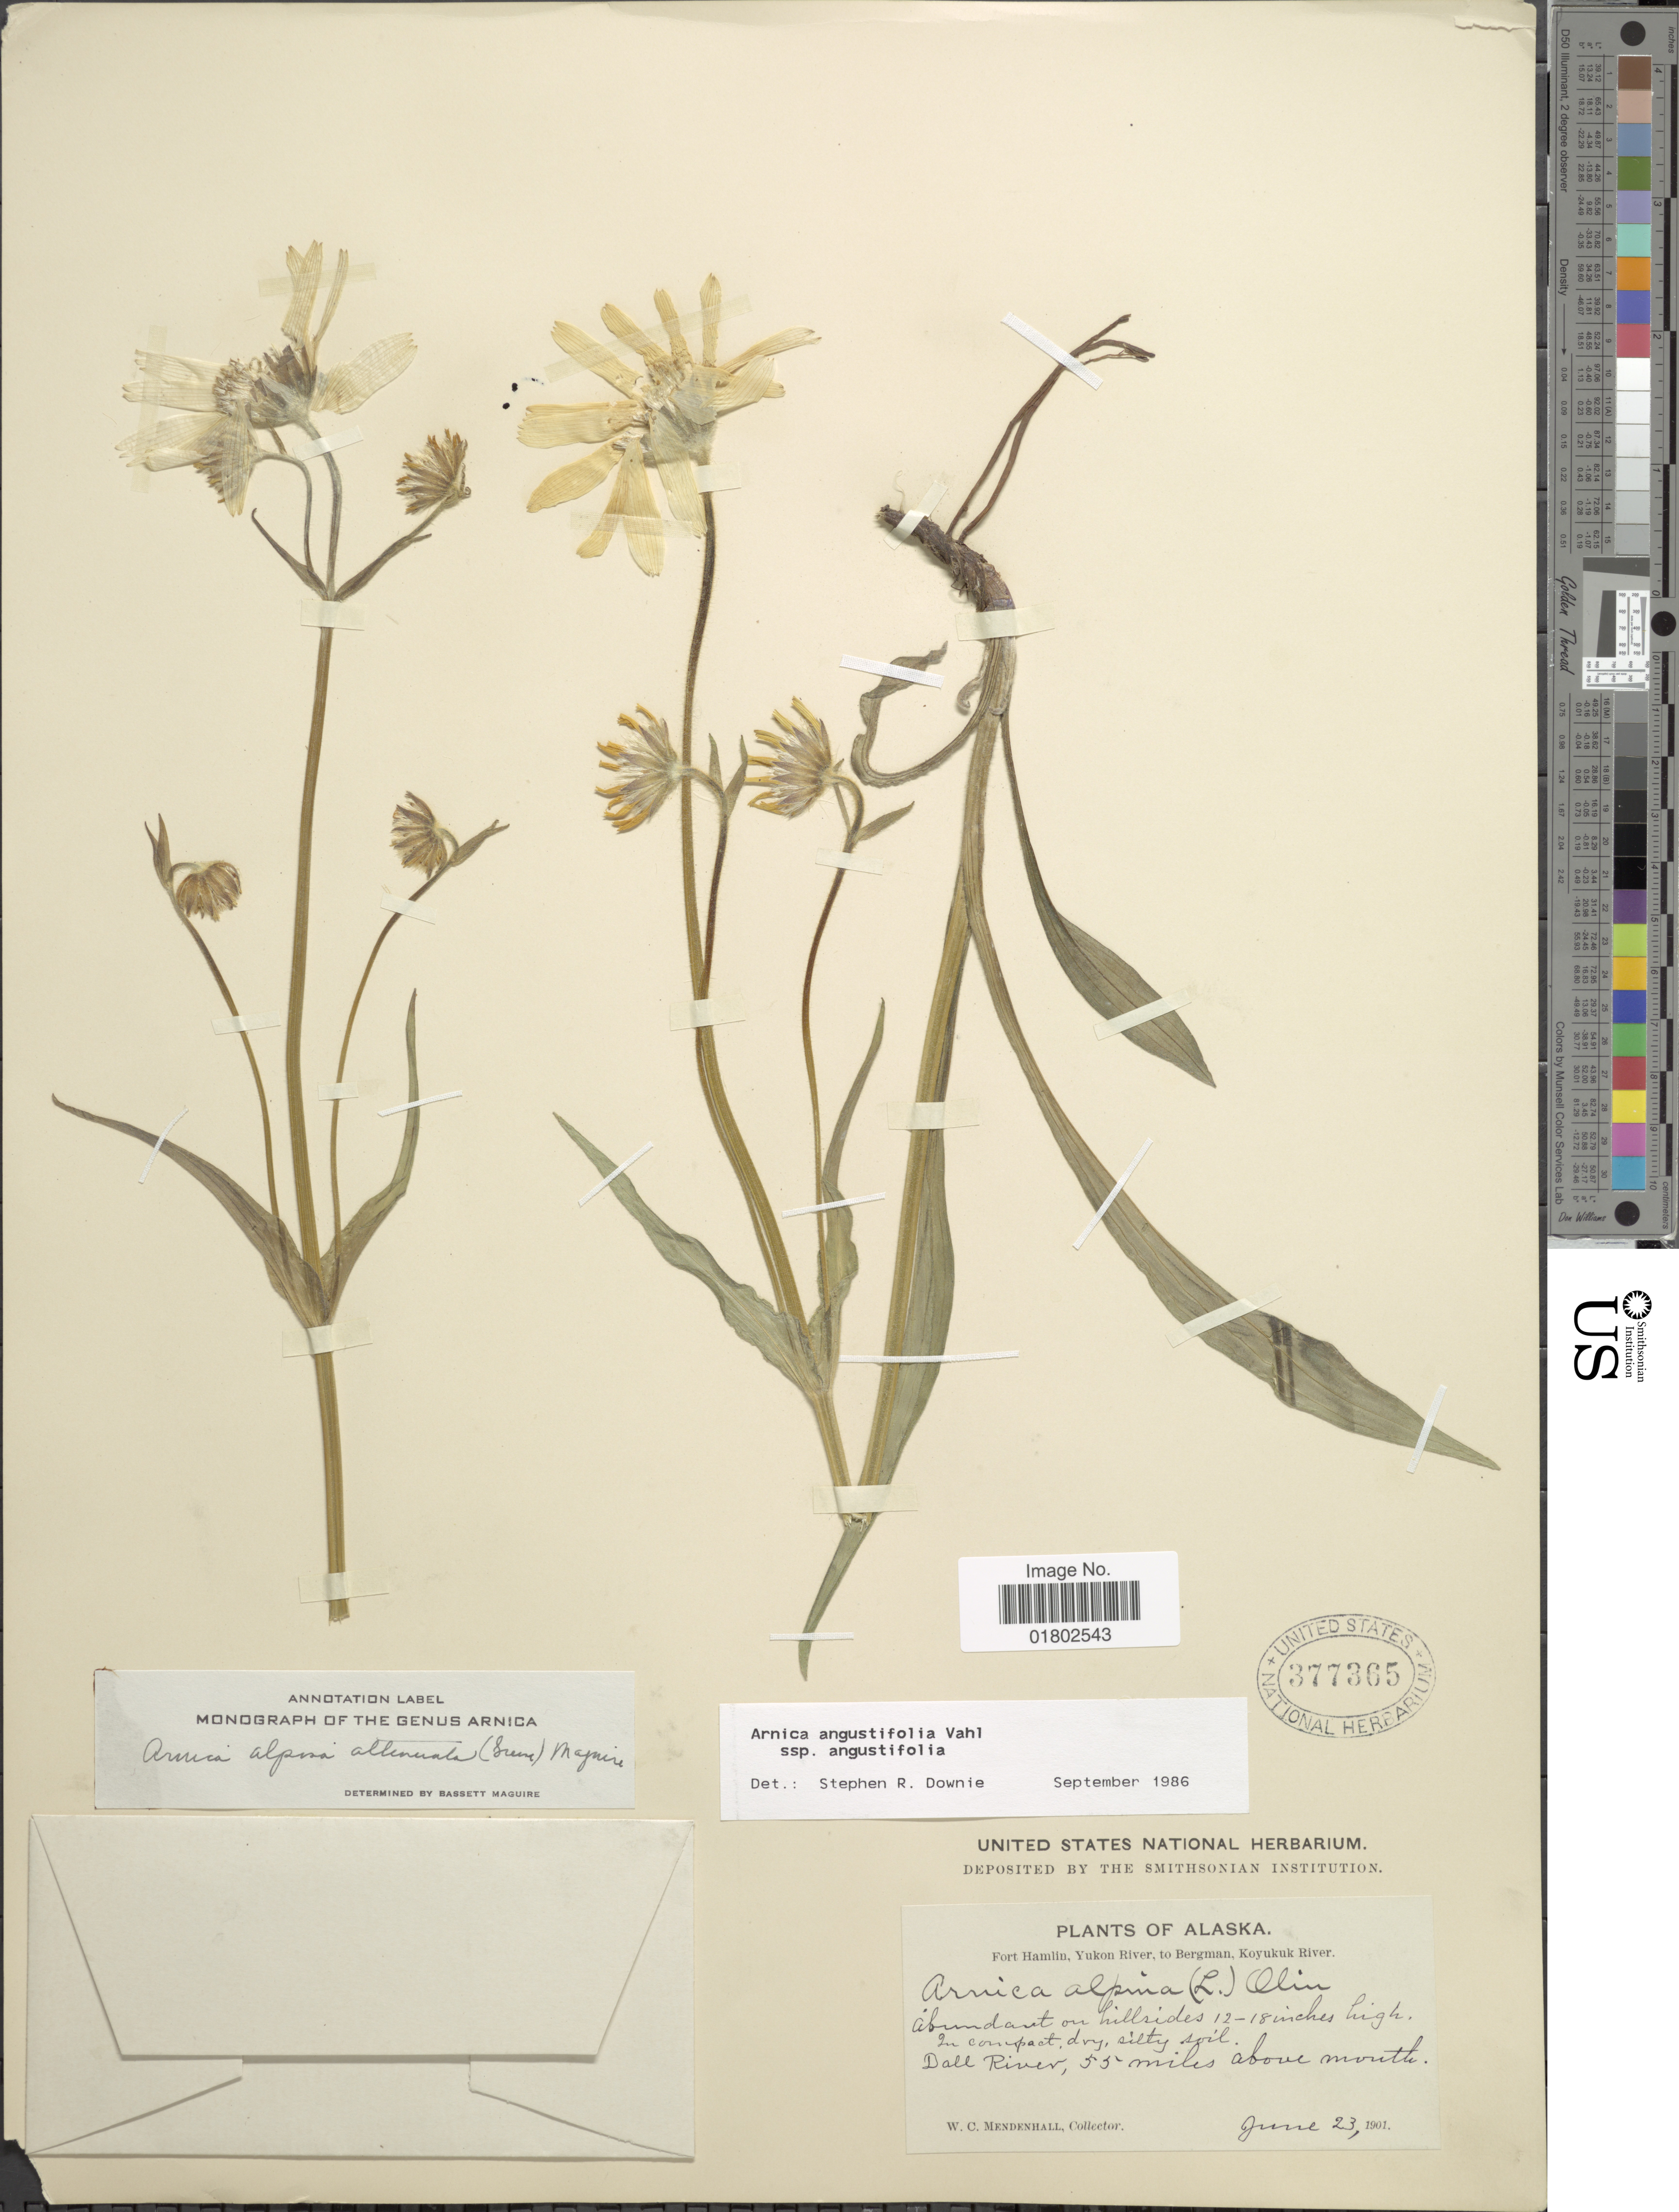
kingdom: Plantae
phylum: Tracheophyta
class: Magnoliopsida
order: Asterales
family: Asteraceae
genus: Arnica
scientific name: Arnica angustifolia subsp. angustifolia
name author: Vahl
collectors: W. Mendenhall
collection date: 1901-06-23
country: United States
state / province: Alaska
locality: Fort Hamlin, Yukon River, to Bergman, Koyukuk River, Ball River, 55 miles above mouth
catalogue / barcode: US 377365